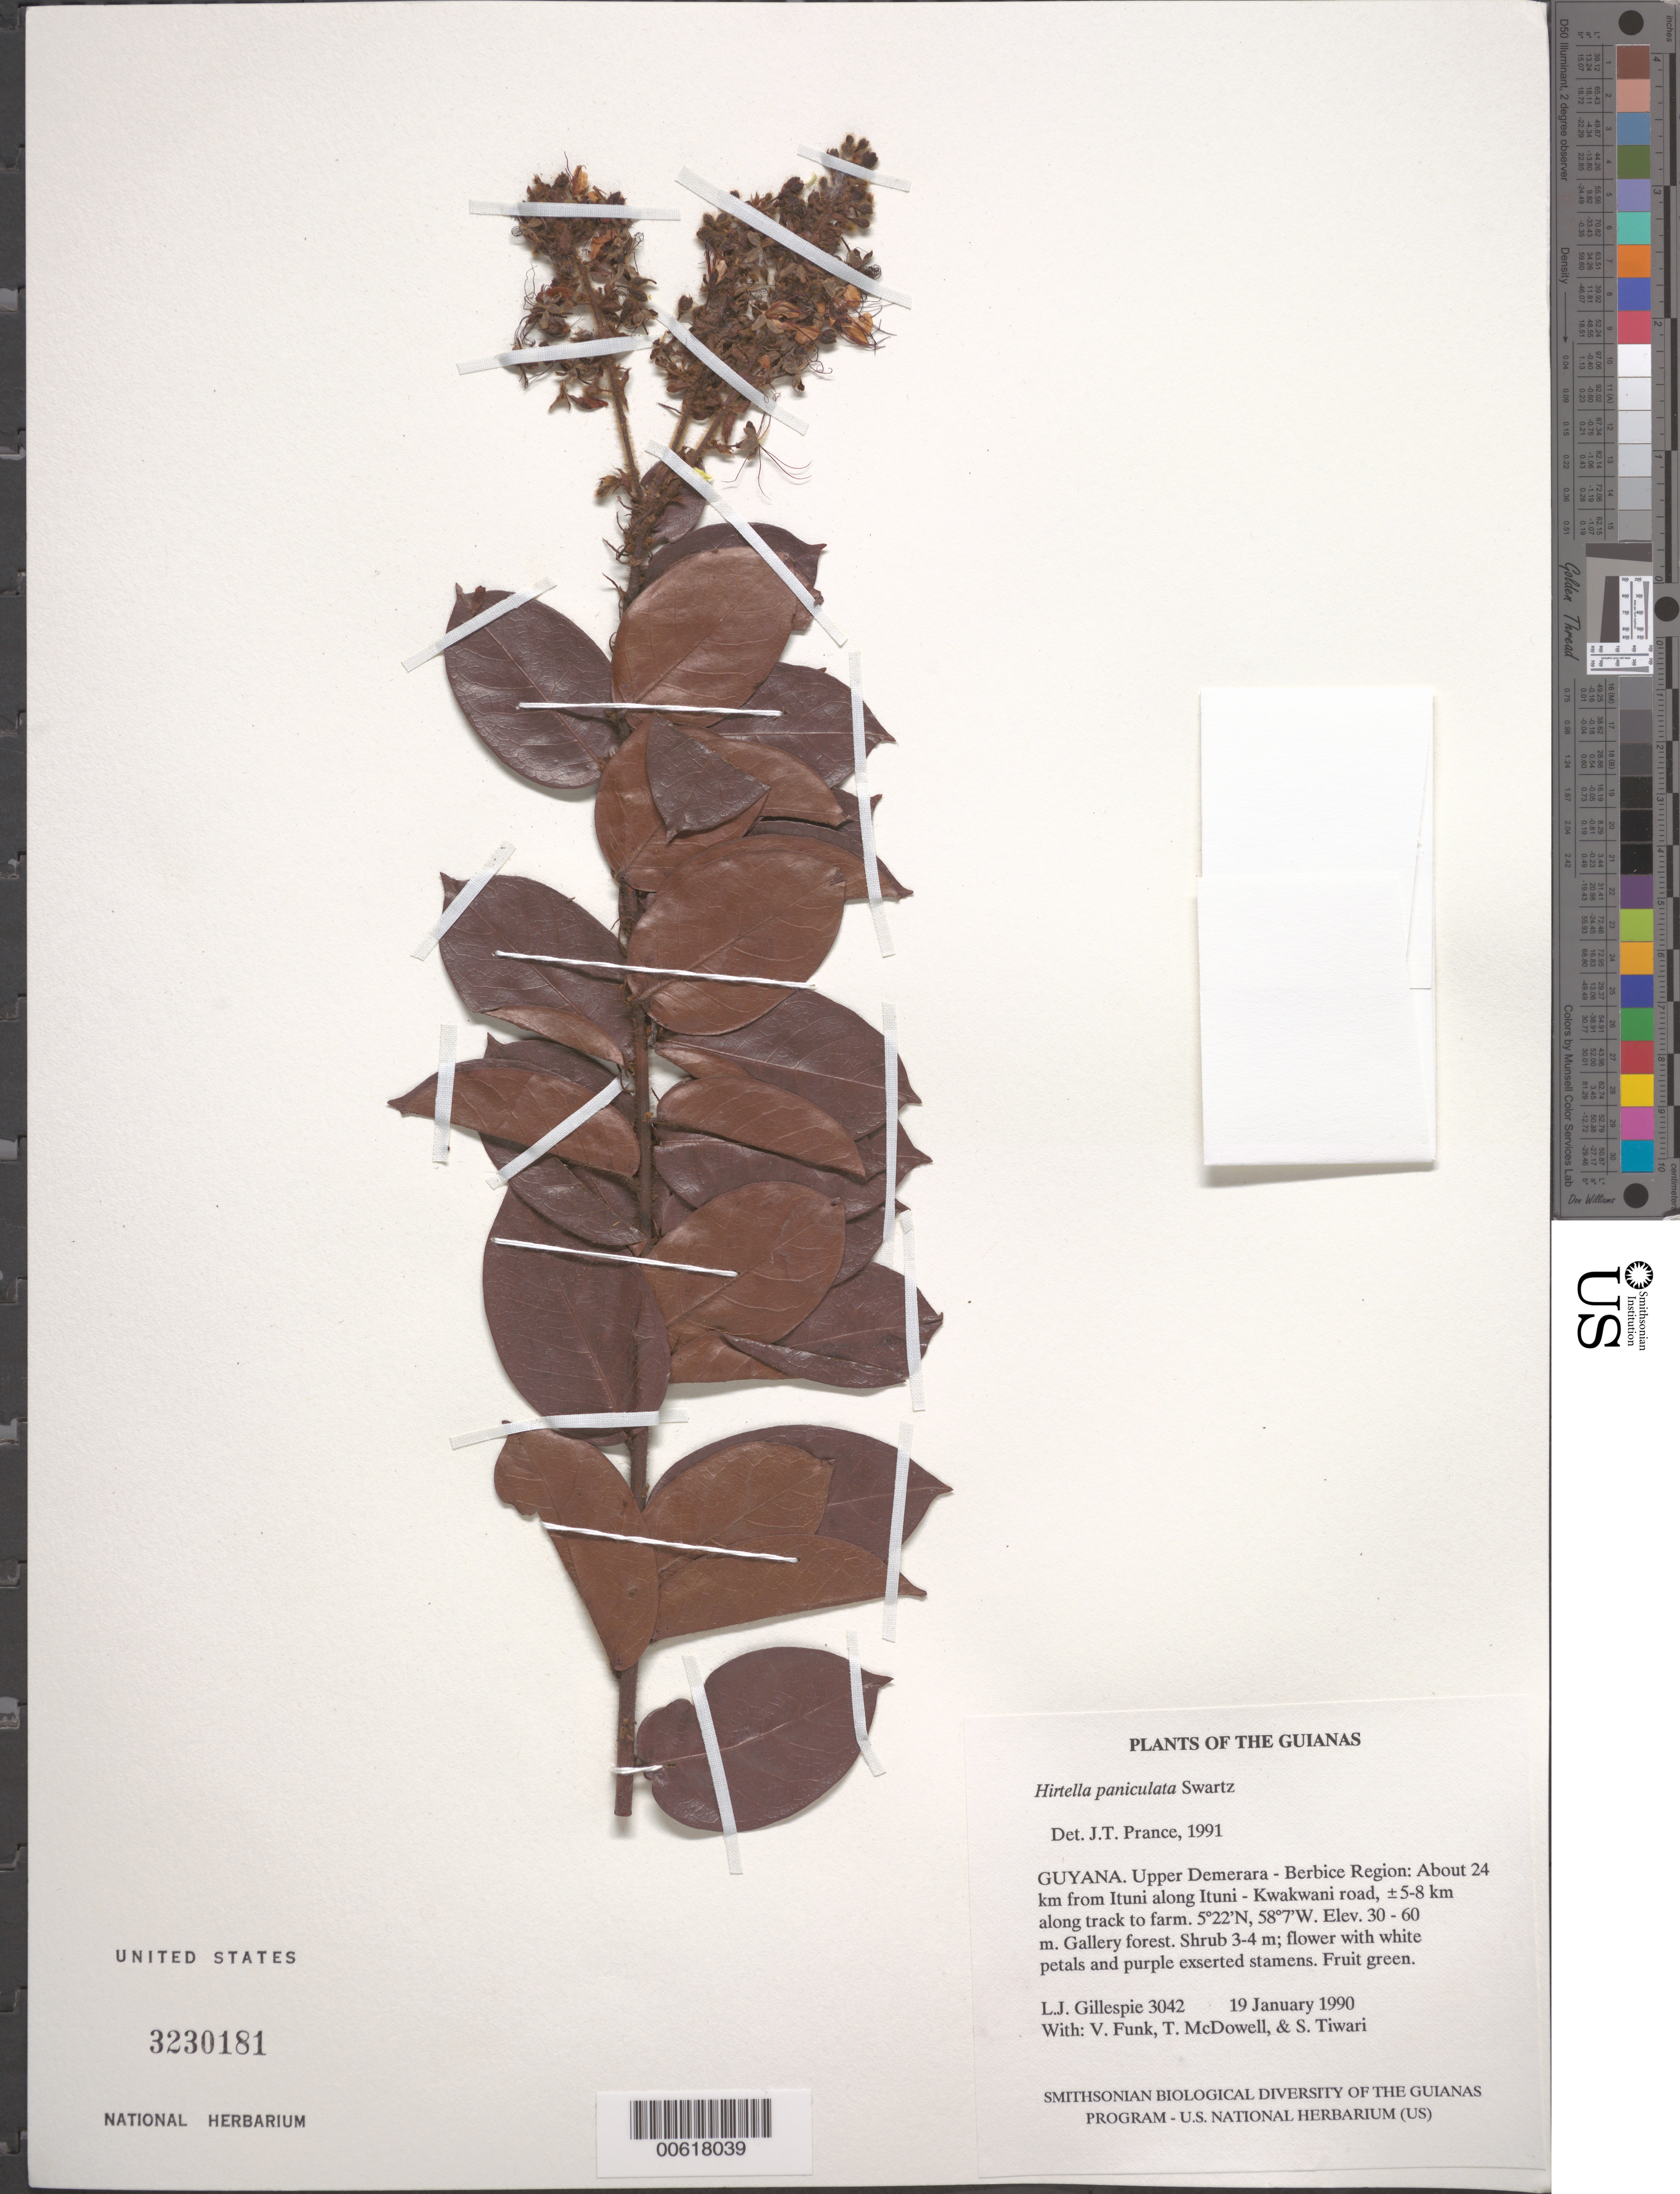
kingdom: Plantae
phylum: Tracheophyta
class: Magnoliopsida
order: Malpighiales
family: Chrysobalanaceae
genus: Hirtella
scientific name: Hirtella paniculata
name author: Sw.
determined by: Prance, G. T.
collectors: L. J. Gillespie, V. Funk, T. McDowell & S. Tiwari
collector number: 3042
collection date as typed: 19 January 1990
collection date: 1990-01-19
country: Guyana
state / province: U. Demerara-Berbice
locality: About 24 km from Ituni along Ituni - Kwakwani road, ±5-8 km along track to farm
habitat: Gallery forest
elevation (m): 30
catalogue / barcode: US 3230181